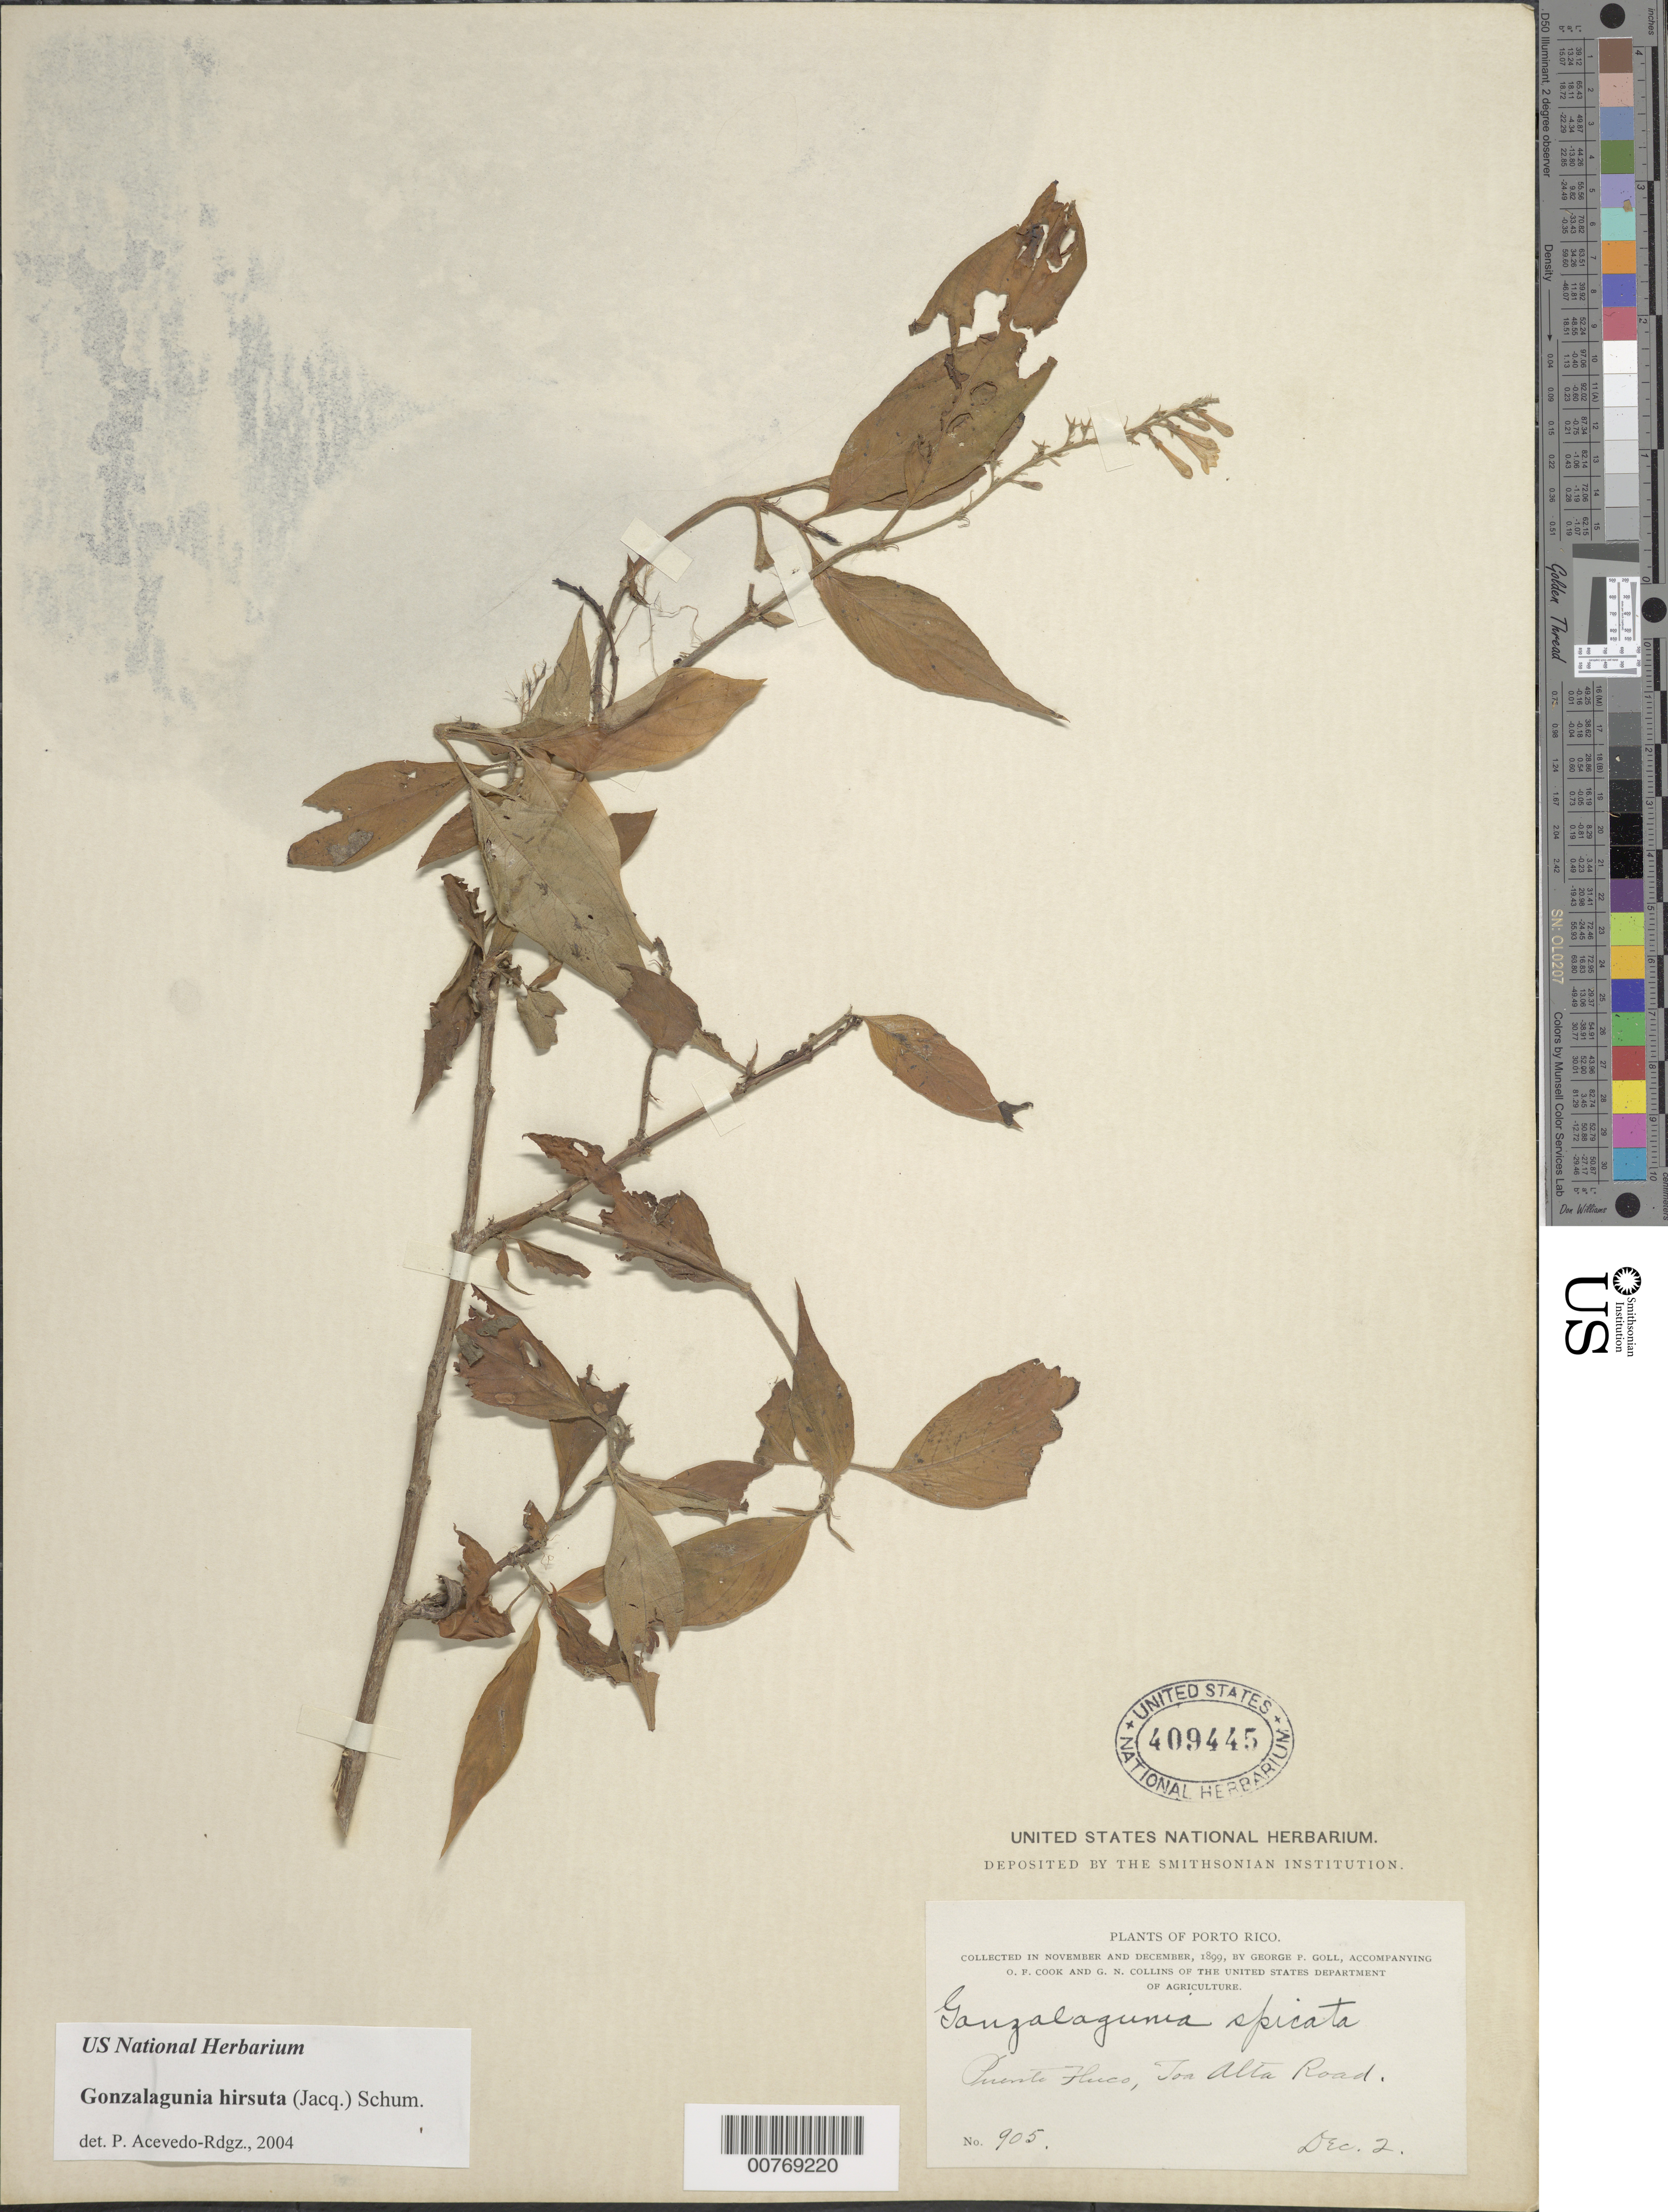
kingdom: Plantae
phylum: Tracheophyta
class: Magnoliopsida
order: Gentianales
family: Rubiaceae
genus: Gonzalagunia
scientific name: Gonzalagunia hirsuta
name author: (Jacq.) K. Schum.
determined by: Acevedo-Rodríguez, P., (BOT), Smithsonian Institution - National Museum of Natural History (UNITED STATES)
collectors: G. Goll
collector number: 905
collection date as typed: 02 Dec 1899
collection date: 1899-12-02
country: Puerto Rico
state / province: Toa Alta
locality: Puente Huco, Toa Alta Road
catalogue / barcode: US 409445